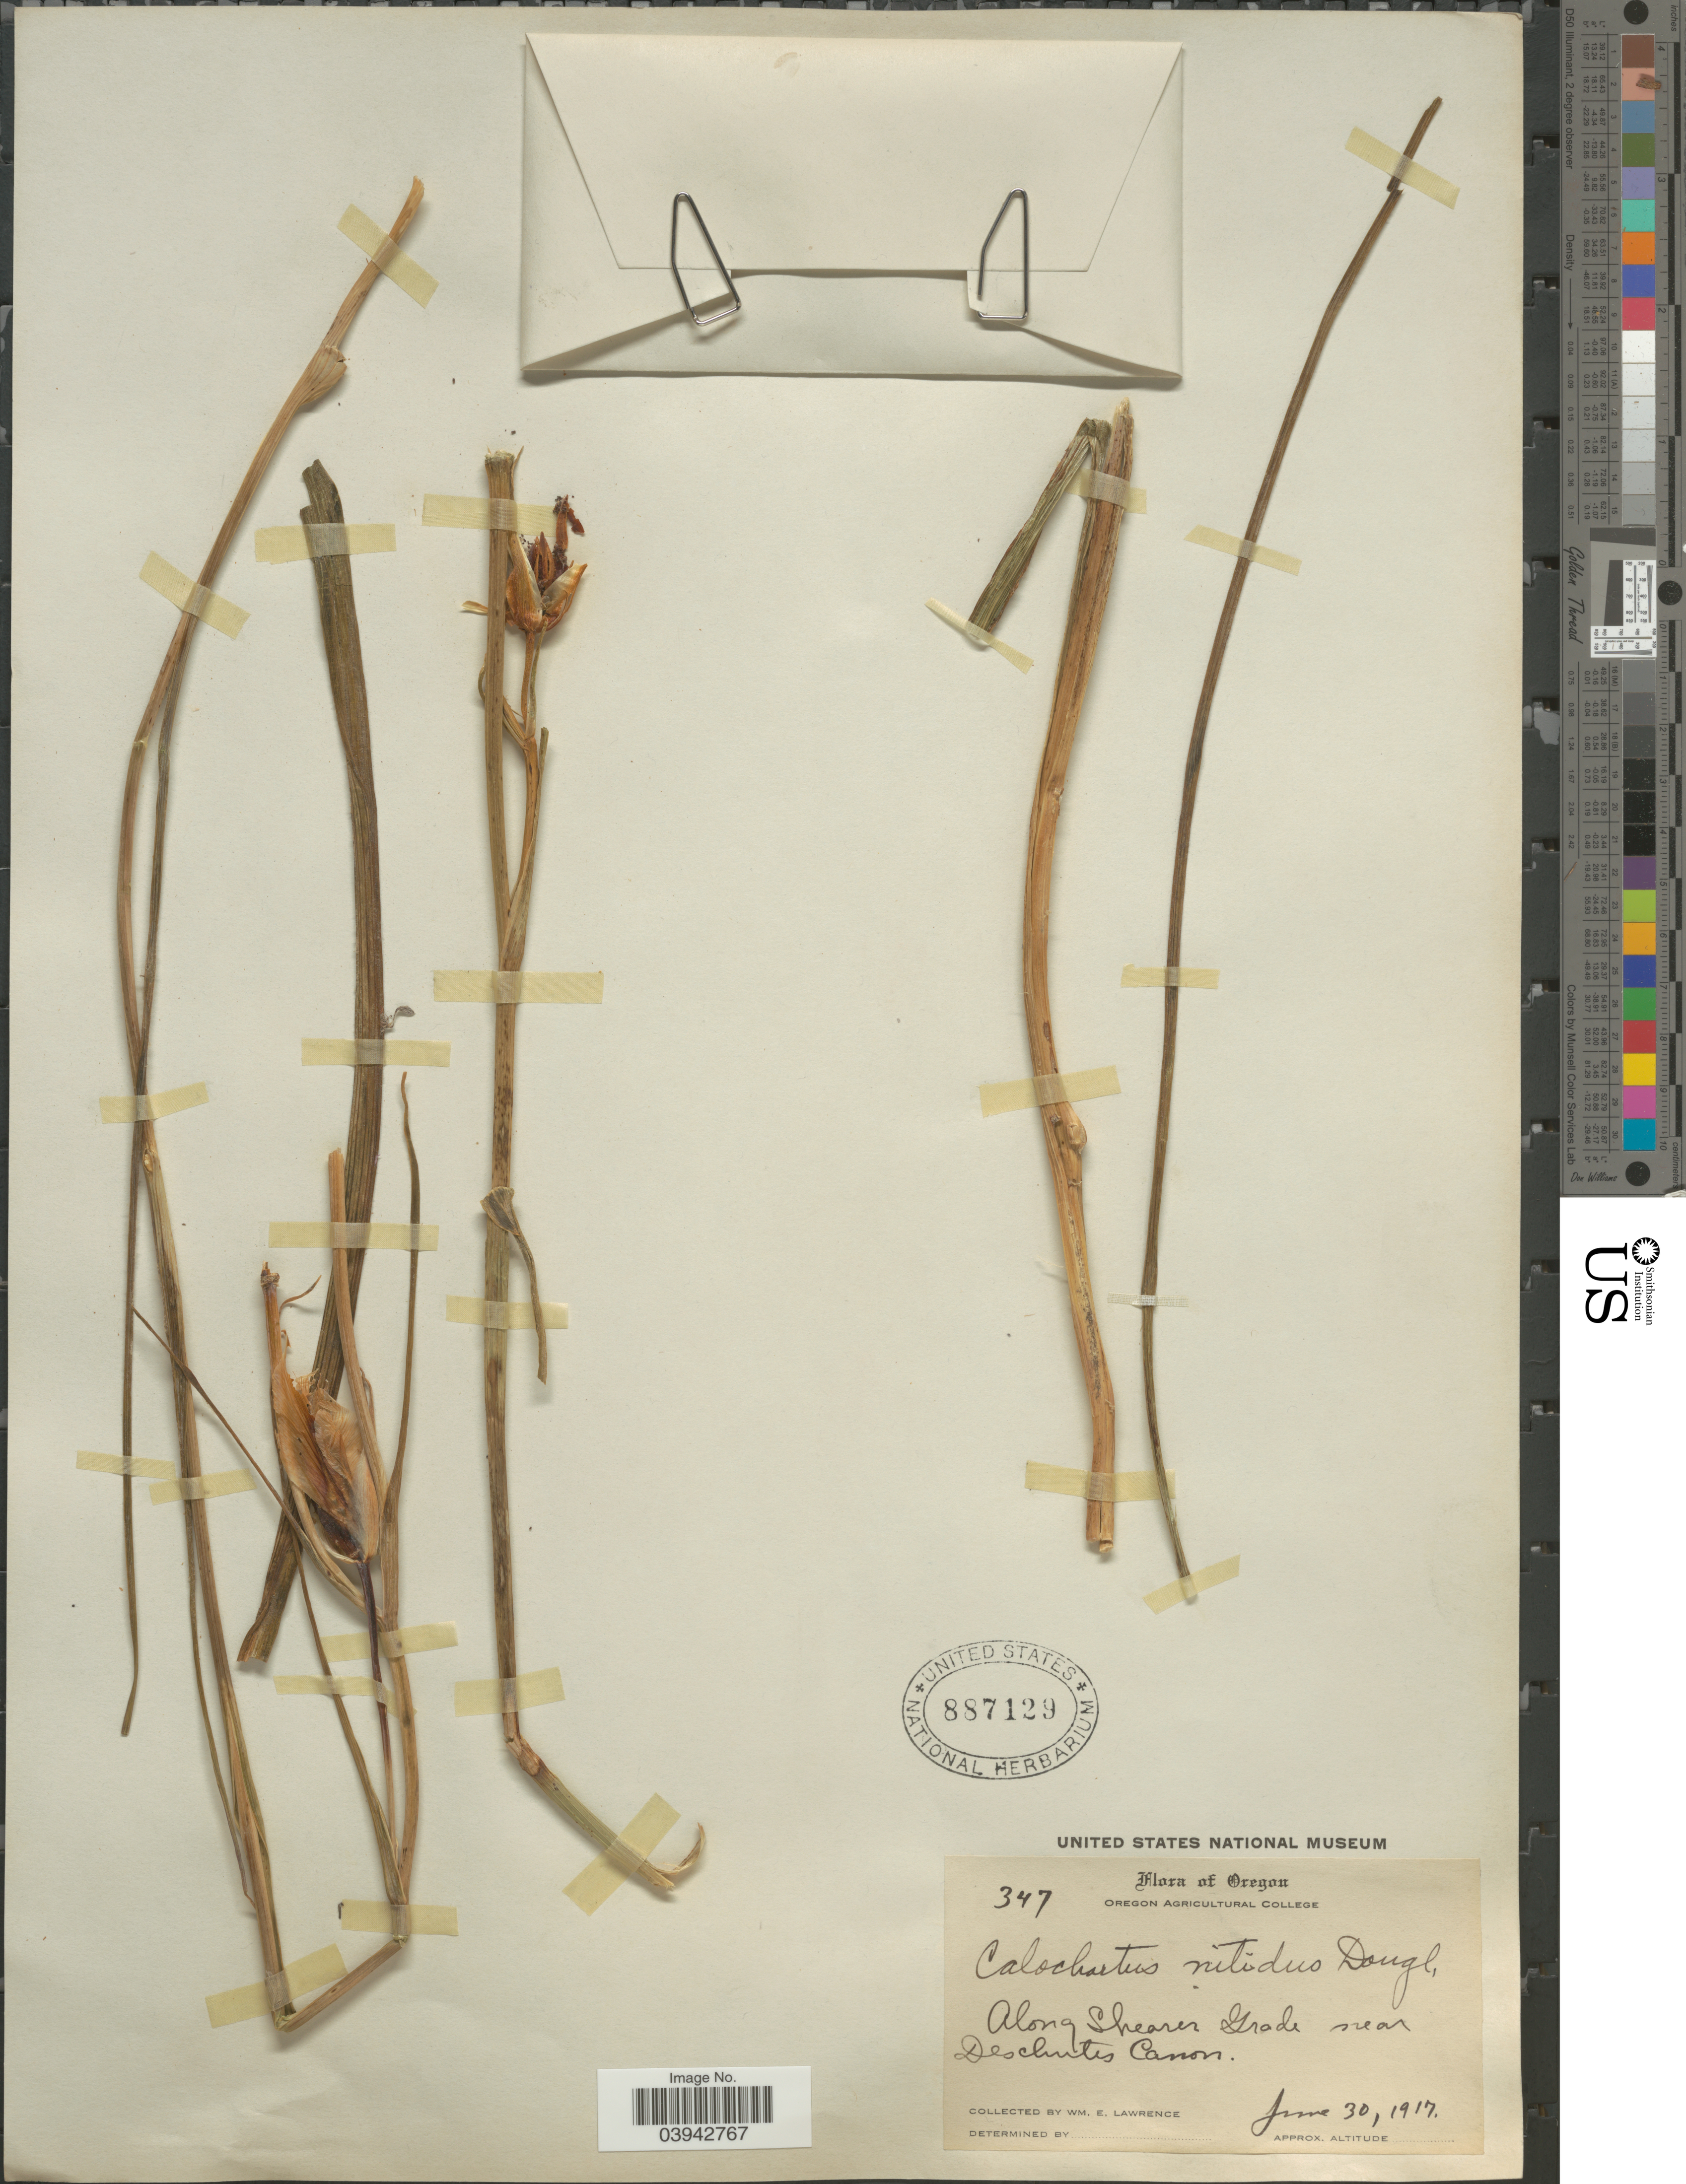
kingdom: Plantae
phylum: Tracheophyta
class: Liliopsida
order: Liliales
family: Liliaceae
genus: Calochortus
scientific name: Calochortus macrocarpus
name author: Douglas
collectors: W. Lawrence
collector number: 347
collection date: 1917-06-30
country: United States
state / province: Oregon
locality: Along Shearer Grade near Deschutes Canon.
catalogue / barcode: US 887129